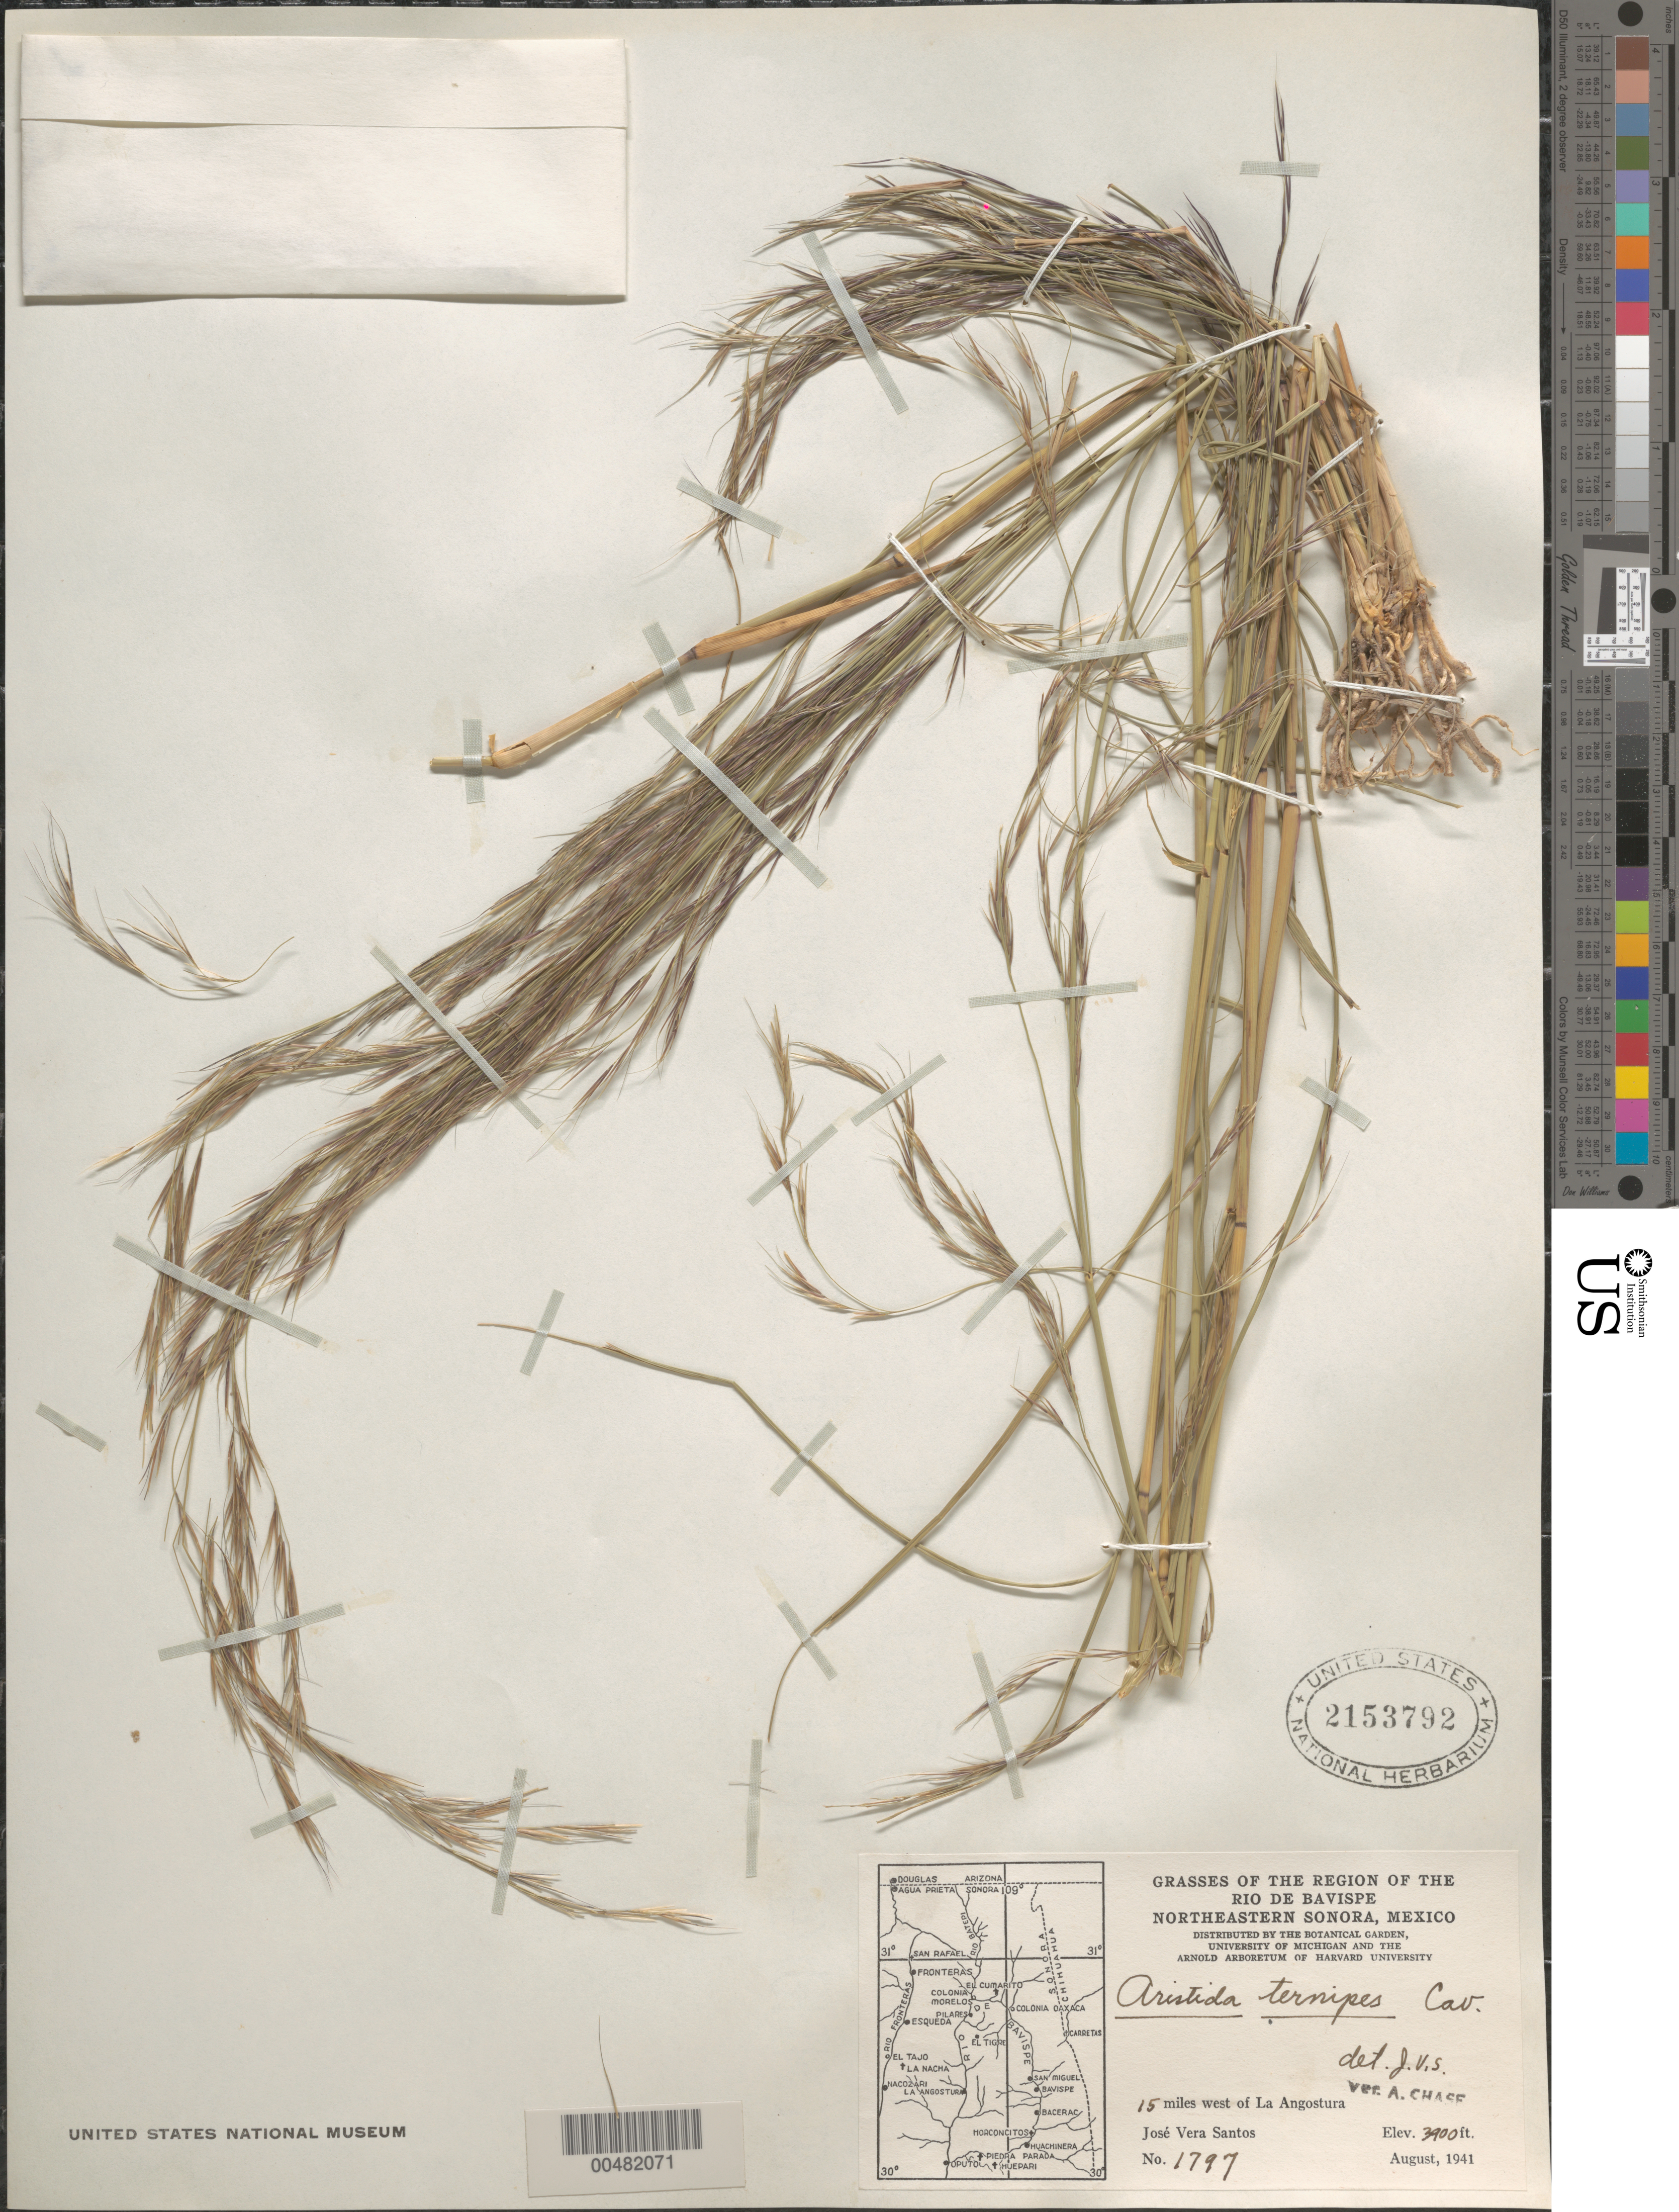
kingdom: Plantae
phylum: Tracheophyta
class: Liliopsida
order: Poales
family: Poaceae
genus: Aristida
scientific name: Aristida ternipes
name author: Cav.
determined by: Chase, [M.] Agnes, (US)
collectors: J. V. Santos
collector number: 1797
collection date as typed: Aug 1941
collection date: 1941-08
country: Mexico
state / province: Sonora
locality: Region of the Rio de Bavispe, NE Sonora, 15 mi W of La Angostura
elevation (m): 1189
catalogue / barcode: US 2153792